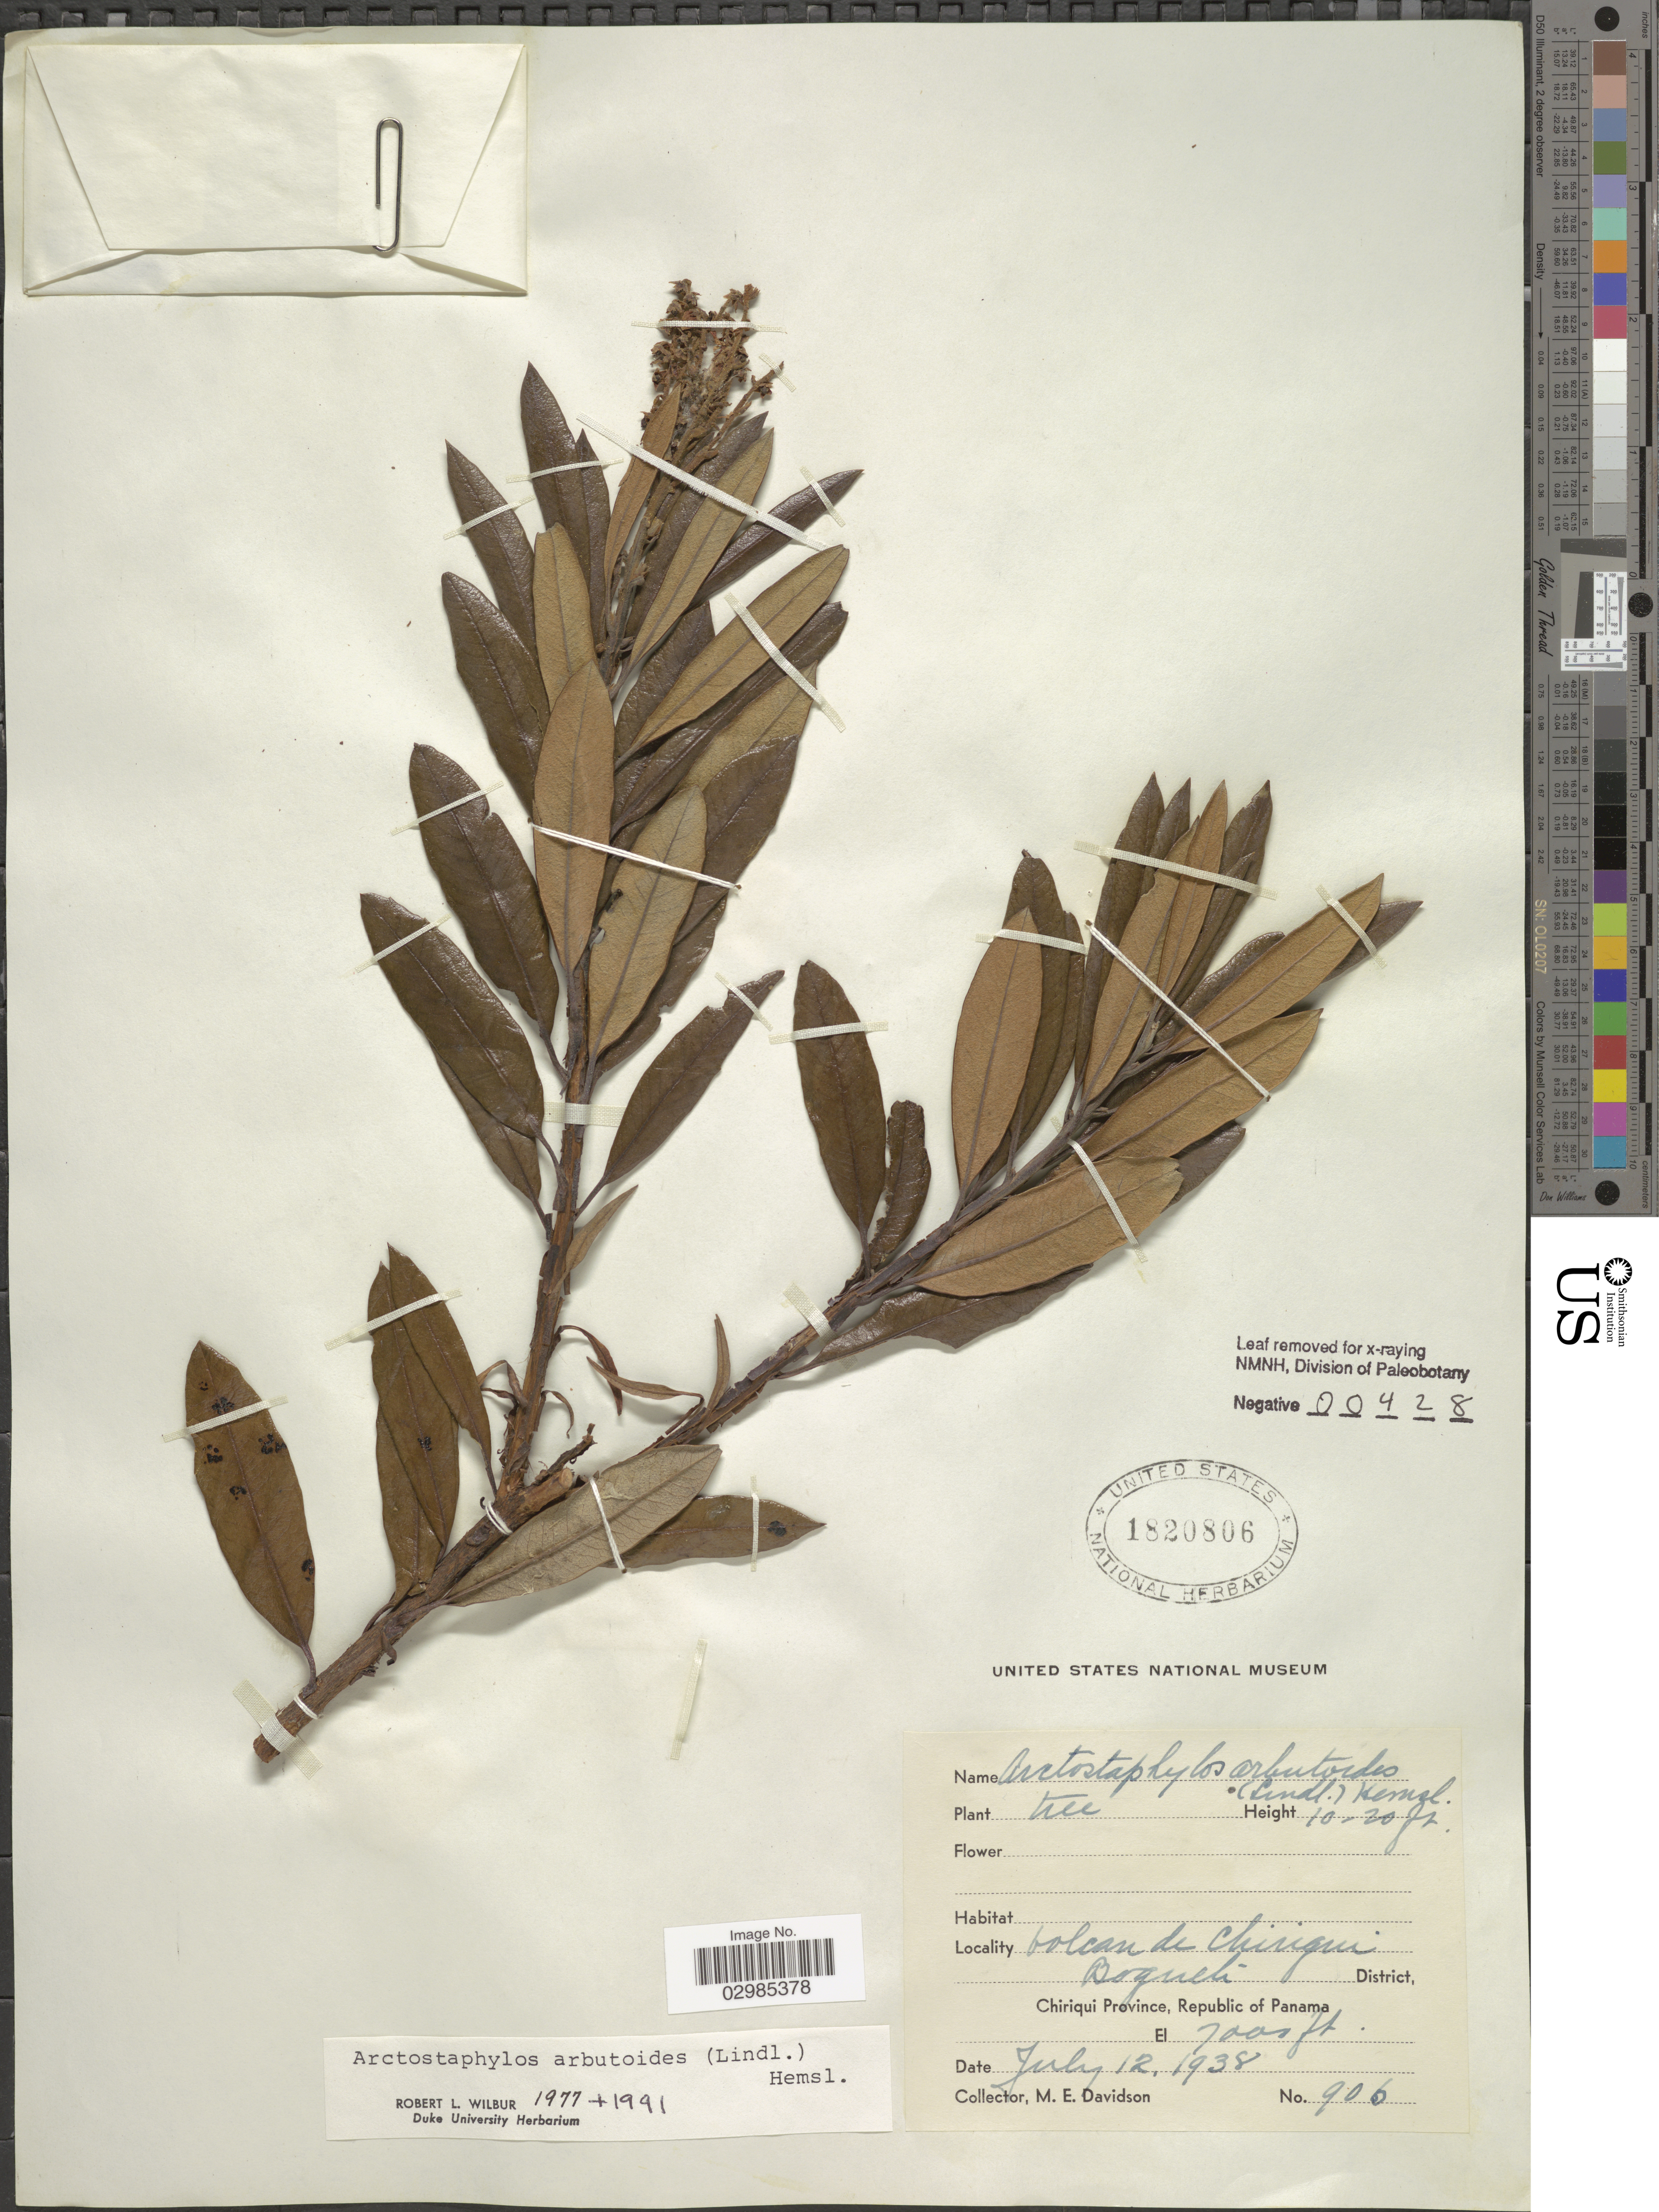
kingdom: Plantae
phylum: Tracheophyta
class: Magnoliopsida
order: Ericales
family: Ericaceae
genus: Arctostaphylos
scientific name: Arctostaphylos arbutoides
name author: (Lindl.) Hemsl.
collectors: M. E. Davidson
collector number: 906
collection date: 1938-07-12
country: Panama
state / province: Chiriqui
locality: Volcan de Chiriqui. Boqueté District. Chiriqui Province.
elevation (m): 2134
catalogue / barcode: US 1820806